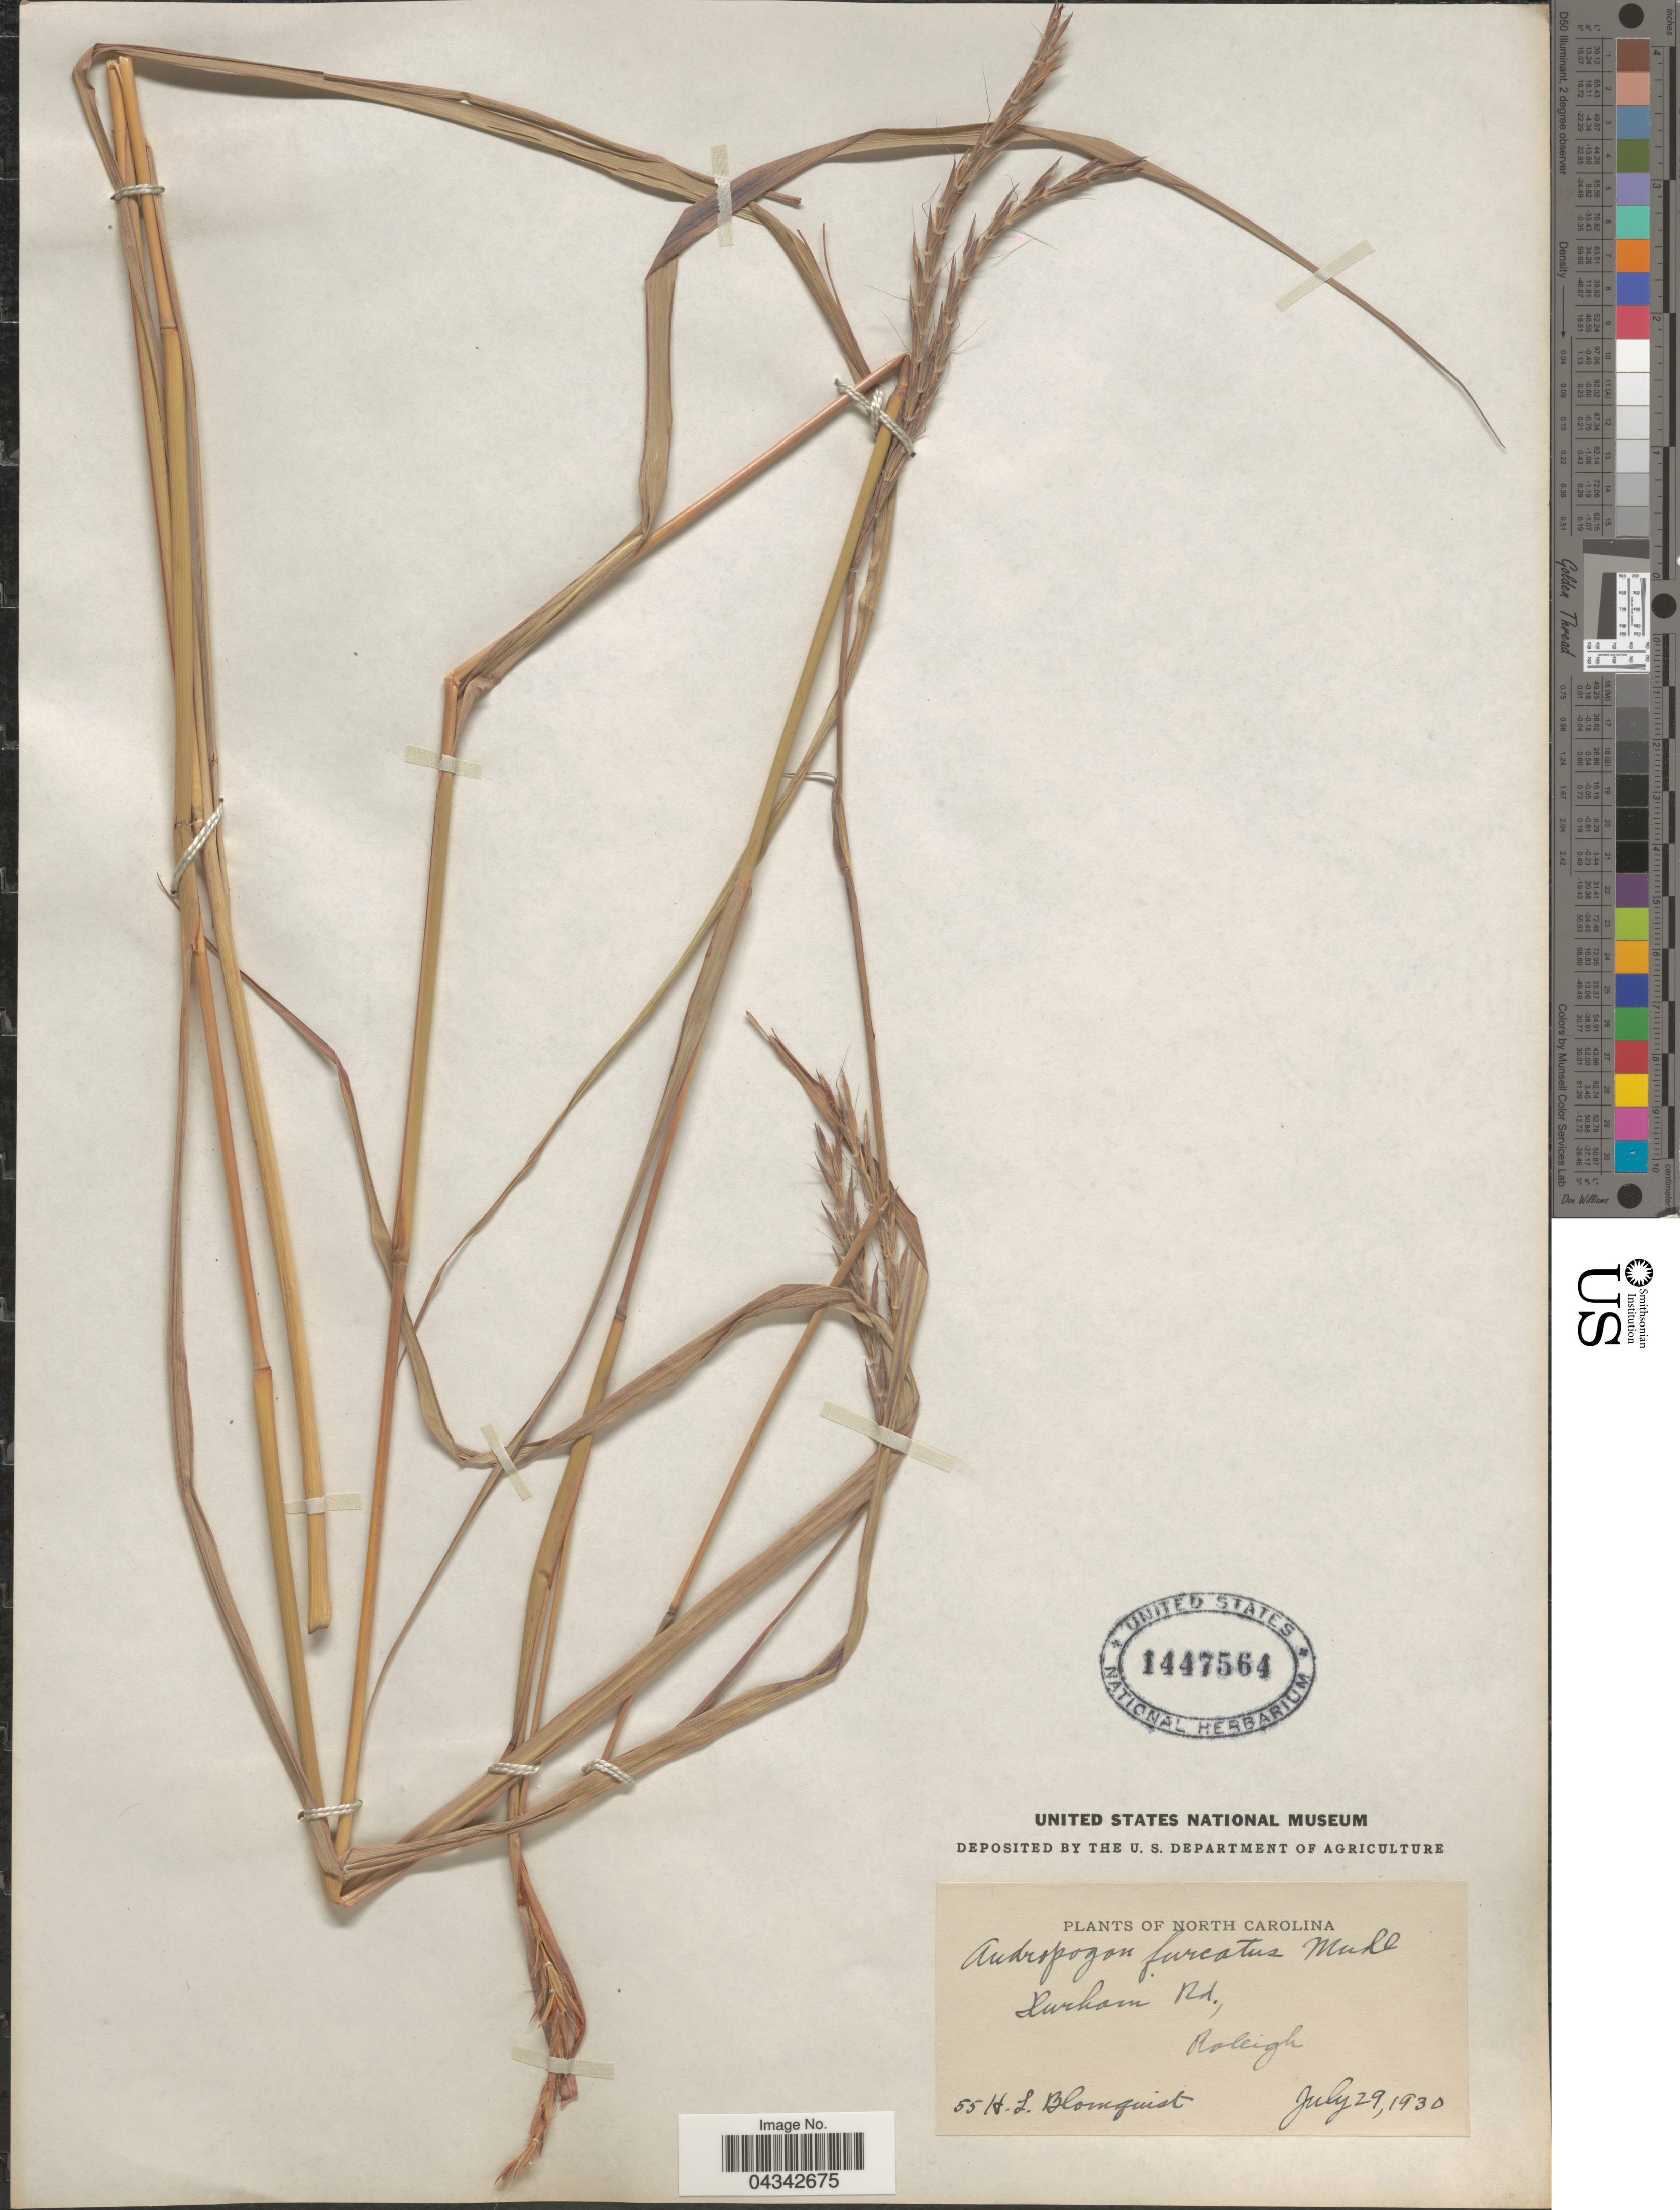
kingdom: Plantae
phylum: Tracheophyta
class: Liliopsida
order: Poales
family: Poaceae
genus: Andropogon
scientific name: Andropogon gerardii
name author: Vitman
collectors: H. Blomquist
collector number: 55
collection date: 1930-07-29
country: United States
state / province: North Carolina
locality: Durham Rd., Raleigh.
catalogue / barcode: US 1447564